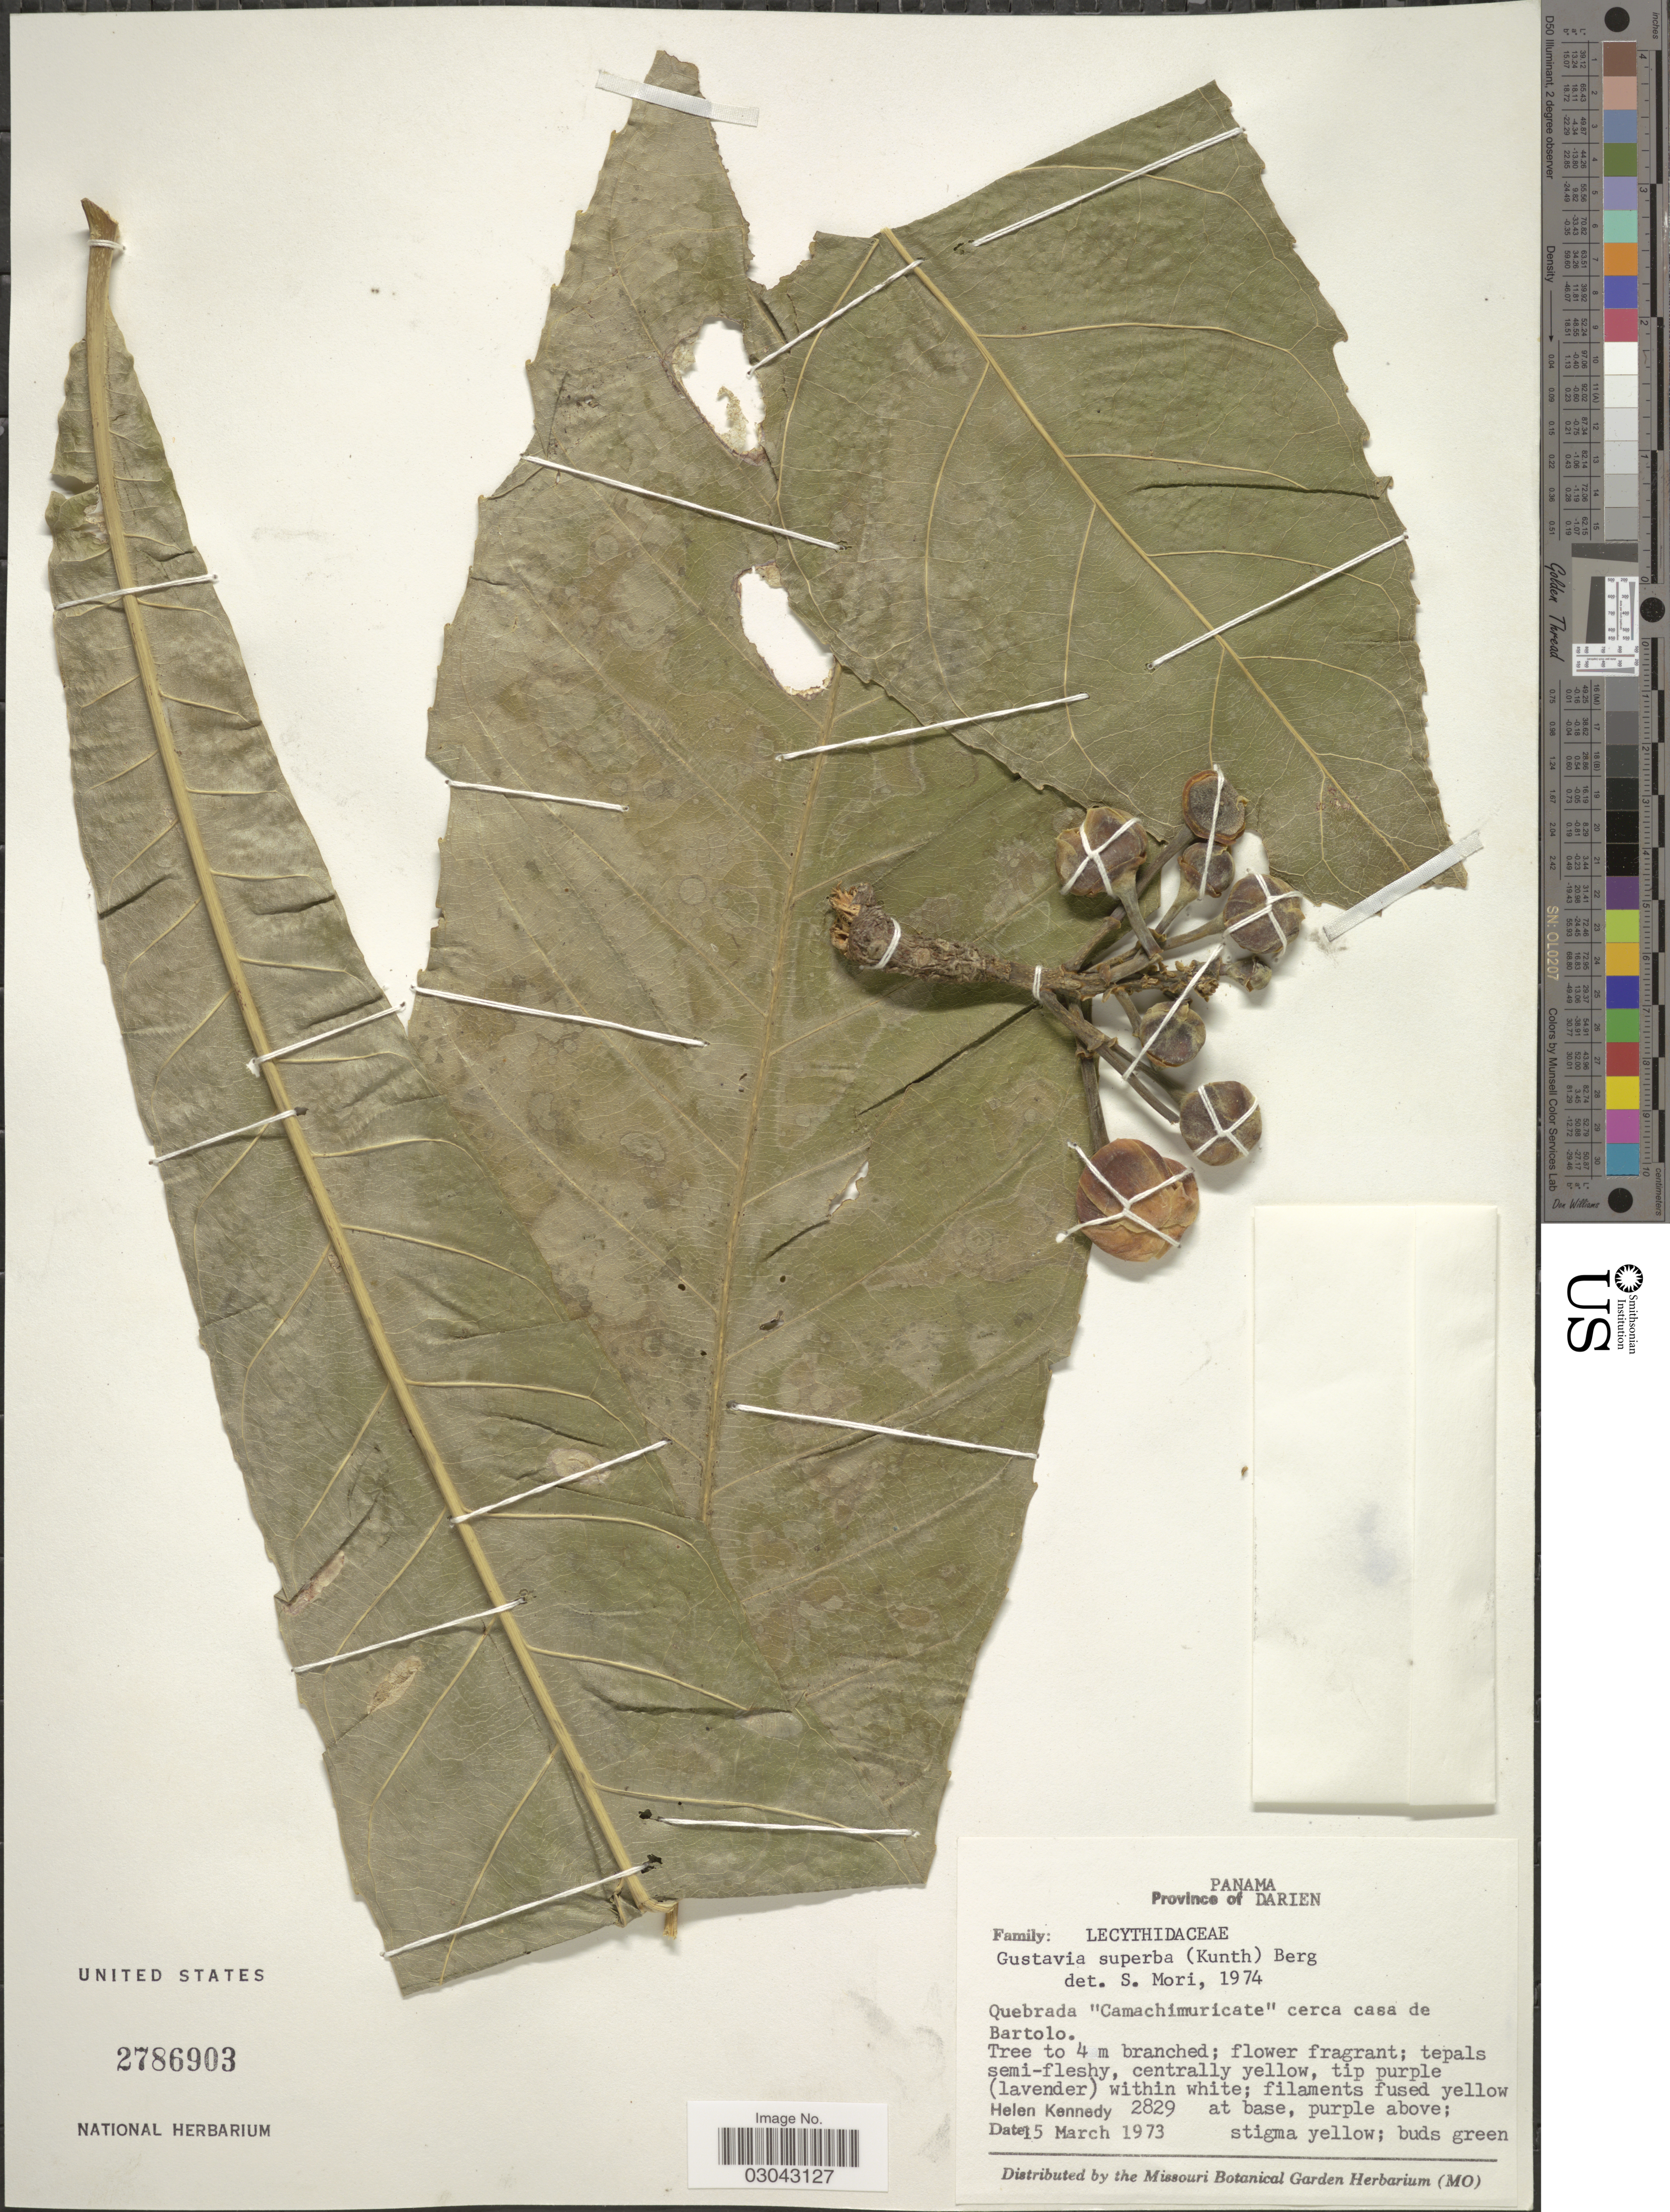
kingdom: Plantae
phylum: Tracheophyta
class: Magnoliopsida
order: Ericales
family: Lecythidaceae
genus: Gustavia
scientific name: Gustavia superba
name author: (Kunth) O. Berg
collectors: H. Kennedy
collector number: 2829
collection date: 1973-03-15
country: Panama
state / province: Darién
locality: Quebrada "Camachimuricate" cerca casa de Bartolo.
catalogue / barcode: US 2786903